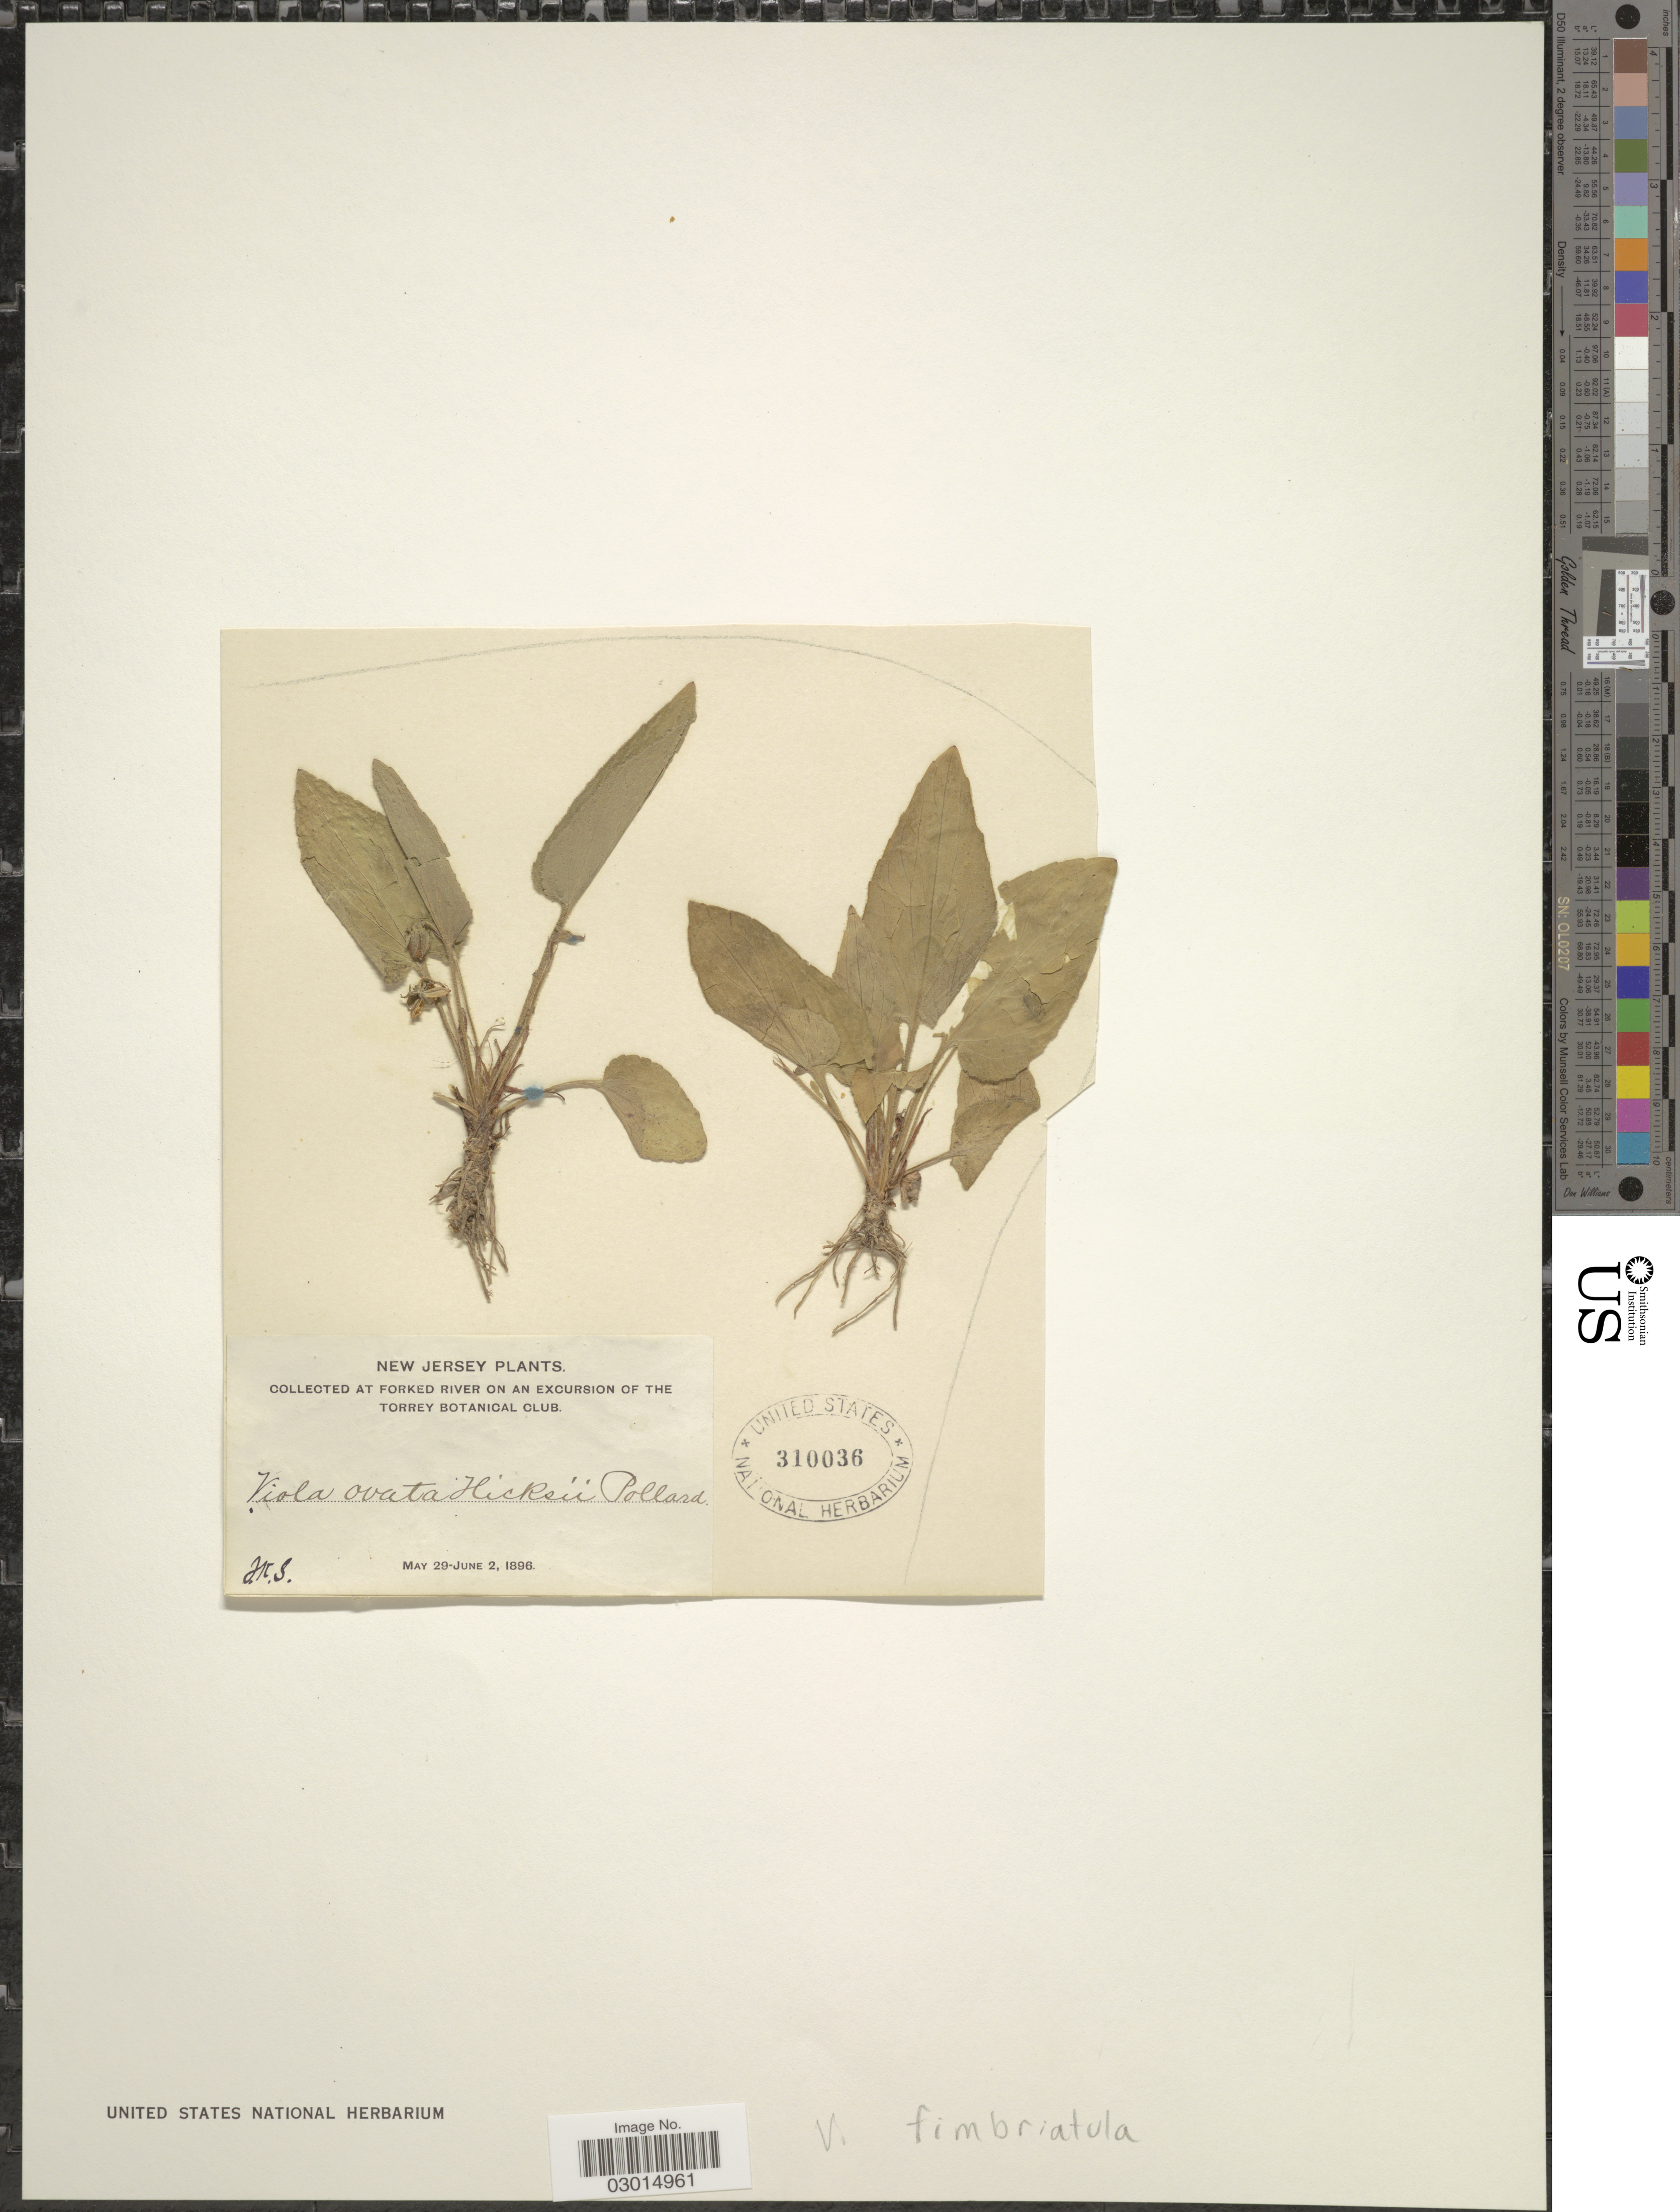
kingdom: Plantae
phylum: Tracheophyta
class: Magnoliopsida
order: Malpighiales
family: Violaceae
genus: Viola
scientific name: Viola fimbriatula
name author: Small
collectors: J. K. S.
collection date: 1896-05-29/1896-06-02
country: United States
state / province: New Jersey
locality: Collected at Forked River on an Excursion of the Torry Botanical Club.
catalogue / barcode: US 310036